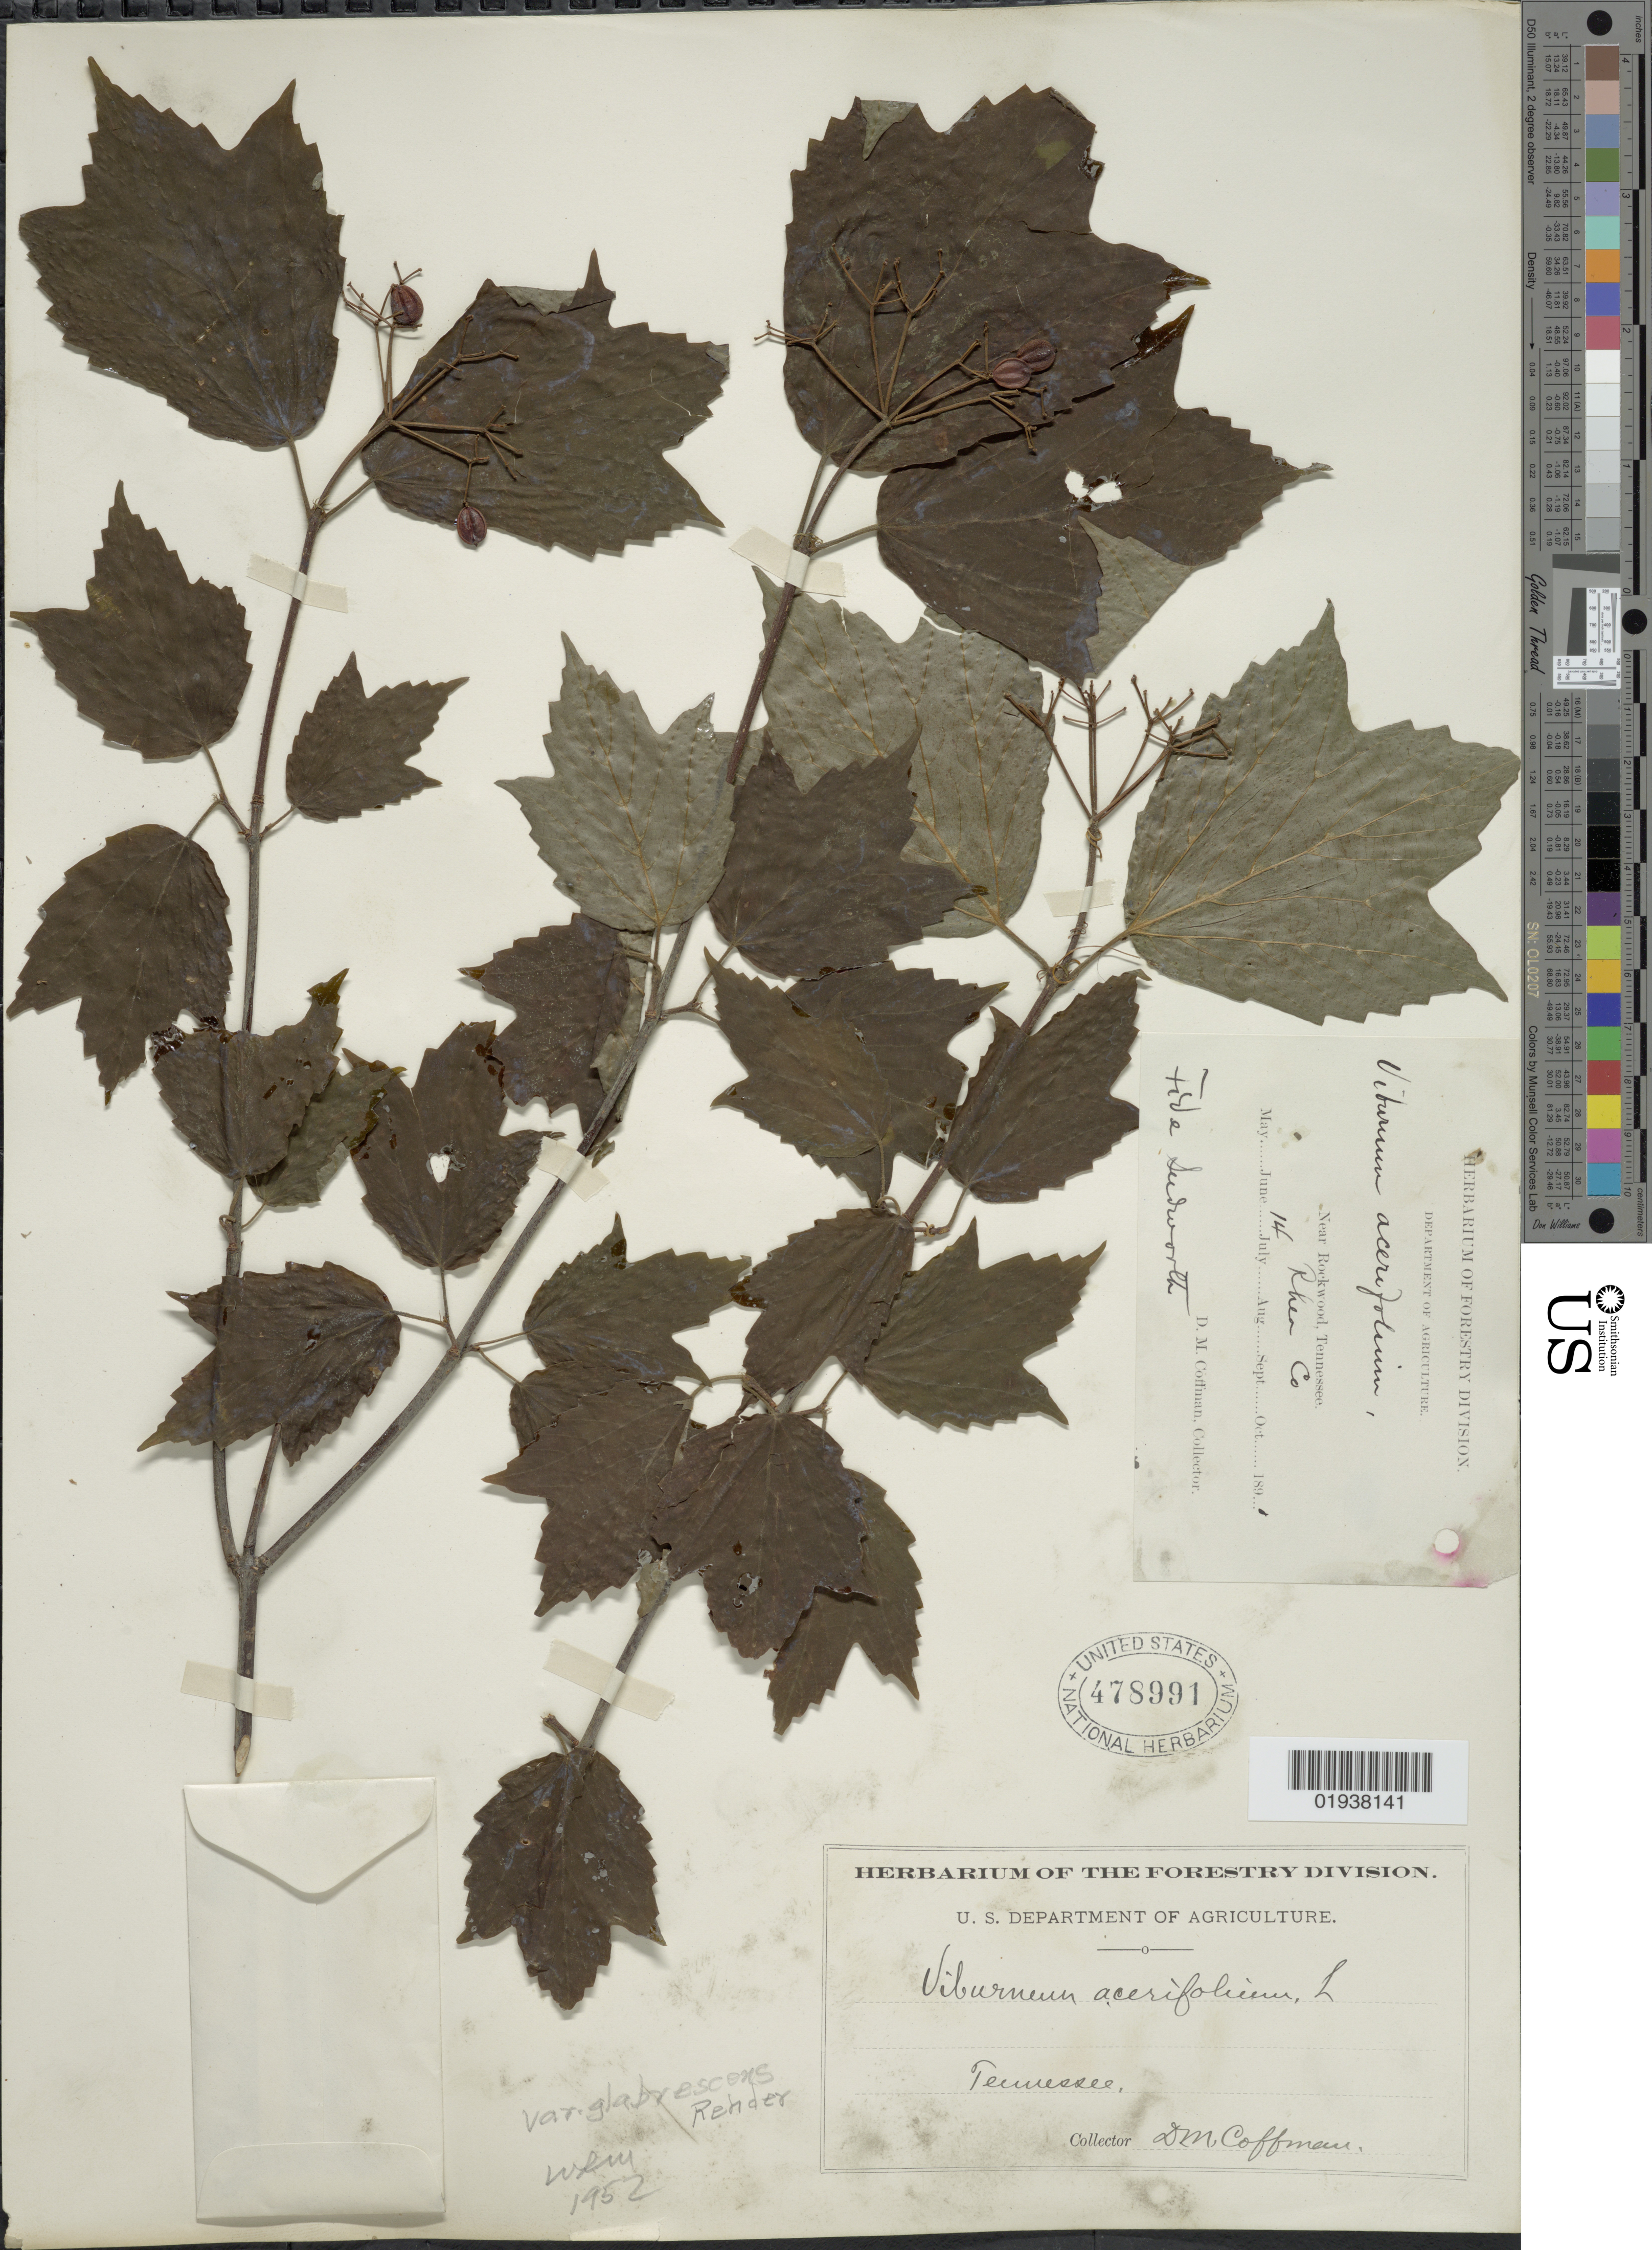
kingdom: Plantae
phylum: Tracheophyta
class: Magnoliopsida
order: Dipsacales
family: Viburnaceae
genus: Viburnum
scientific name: Viburnum acerifolium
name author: L.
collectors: D. M. Coffman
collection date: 1890-06-14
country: United States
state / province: Tennessee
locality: Near Rockwood.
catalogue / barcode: US 478991